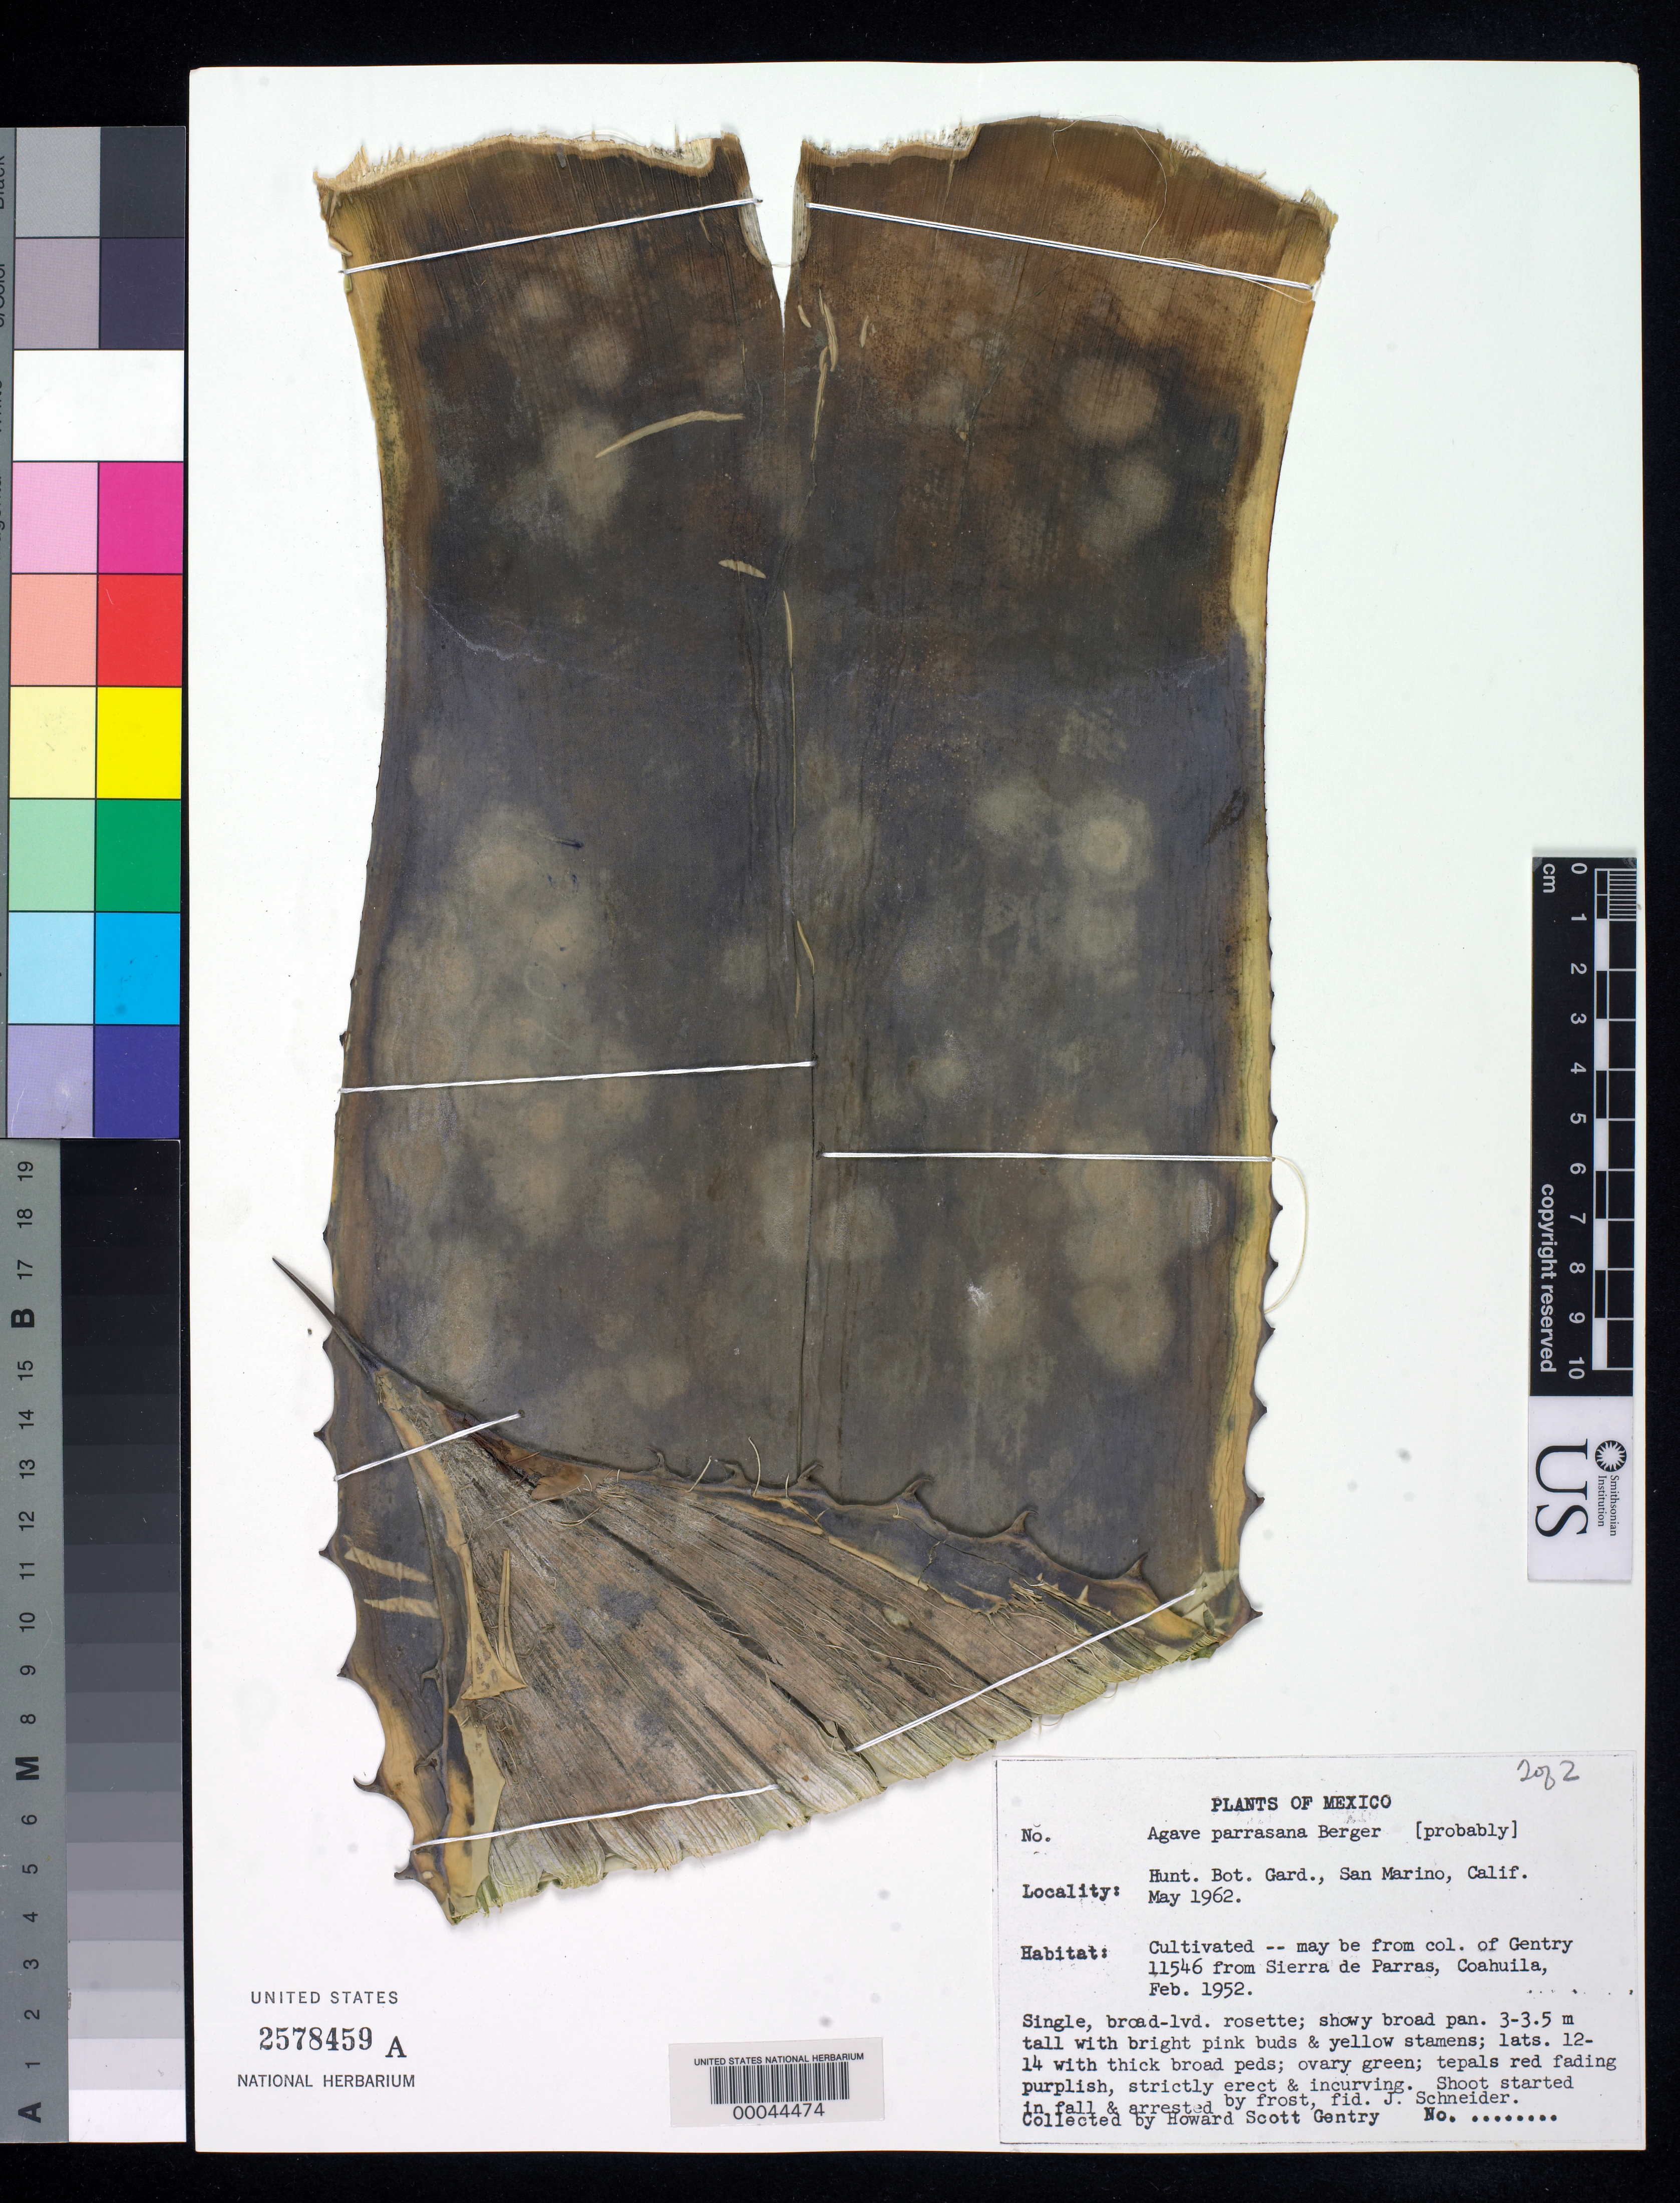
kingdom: Plantae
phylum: Tracheophyta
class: Liliopsida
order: Asparagales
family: Asparagaceae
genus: Agave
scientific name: Agave parrasana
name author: A. Berger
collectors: H. S. Gentry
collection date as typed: May 1962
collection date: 1962-05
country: Mexico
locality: E of Monserrat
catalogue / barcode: US 2578459A